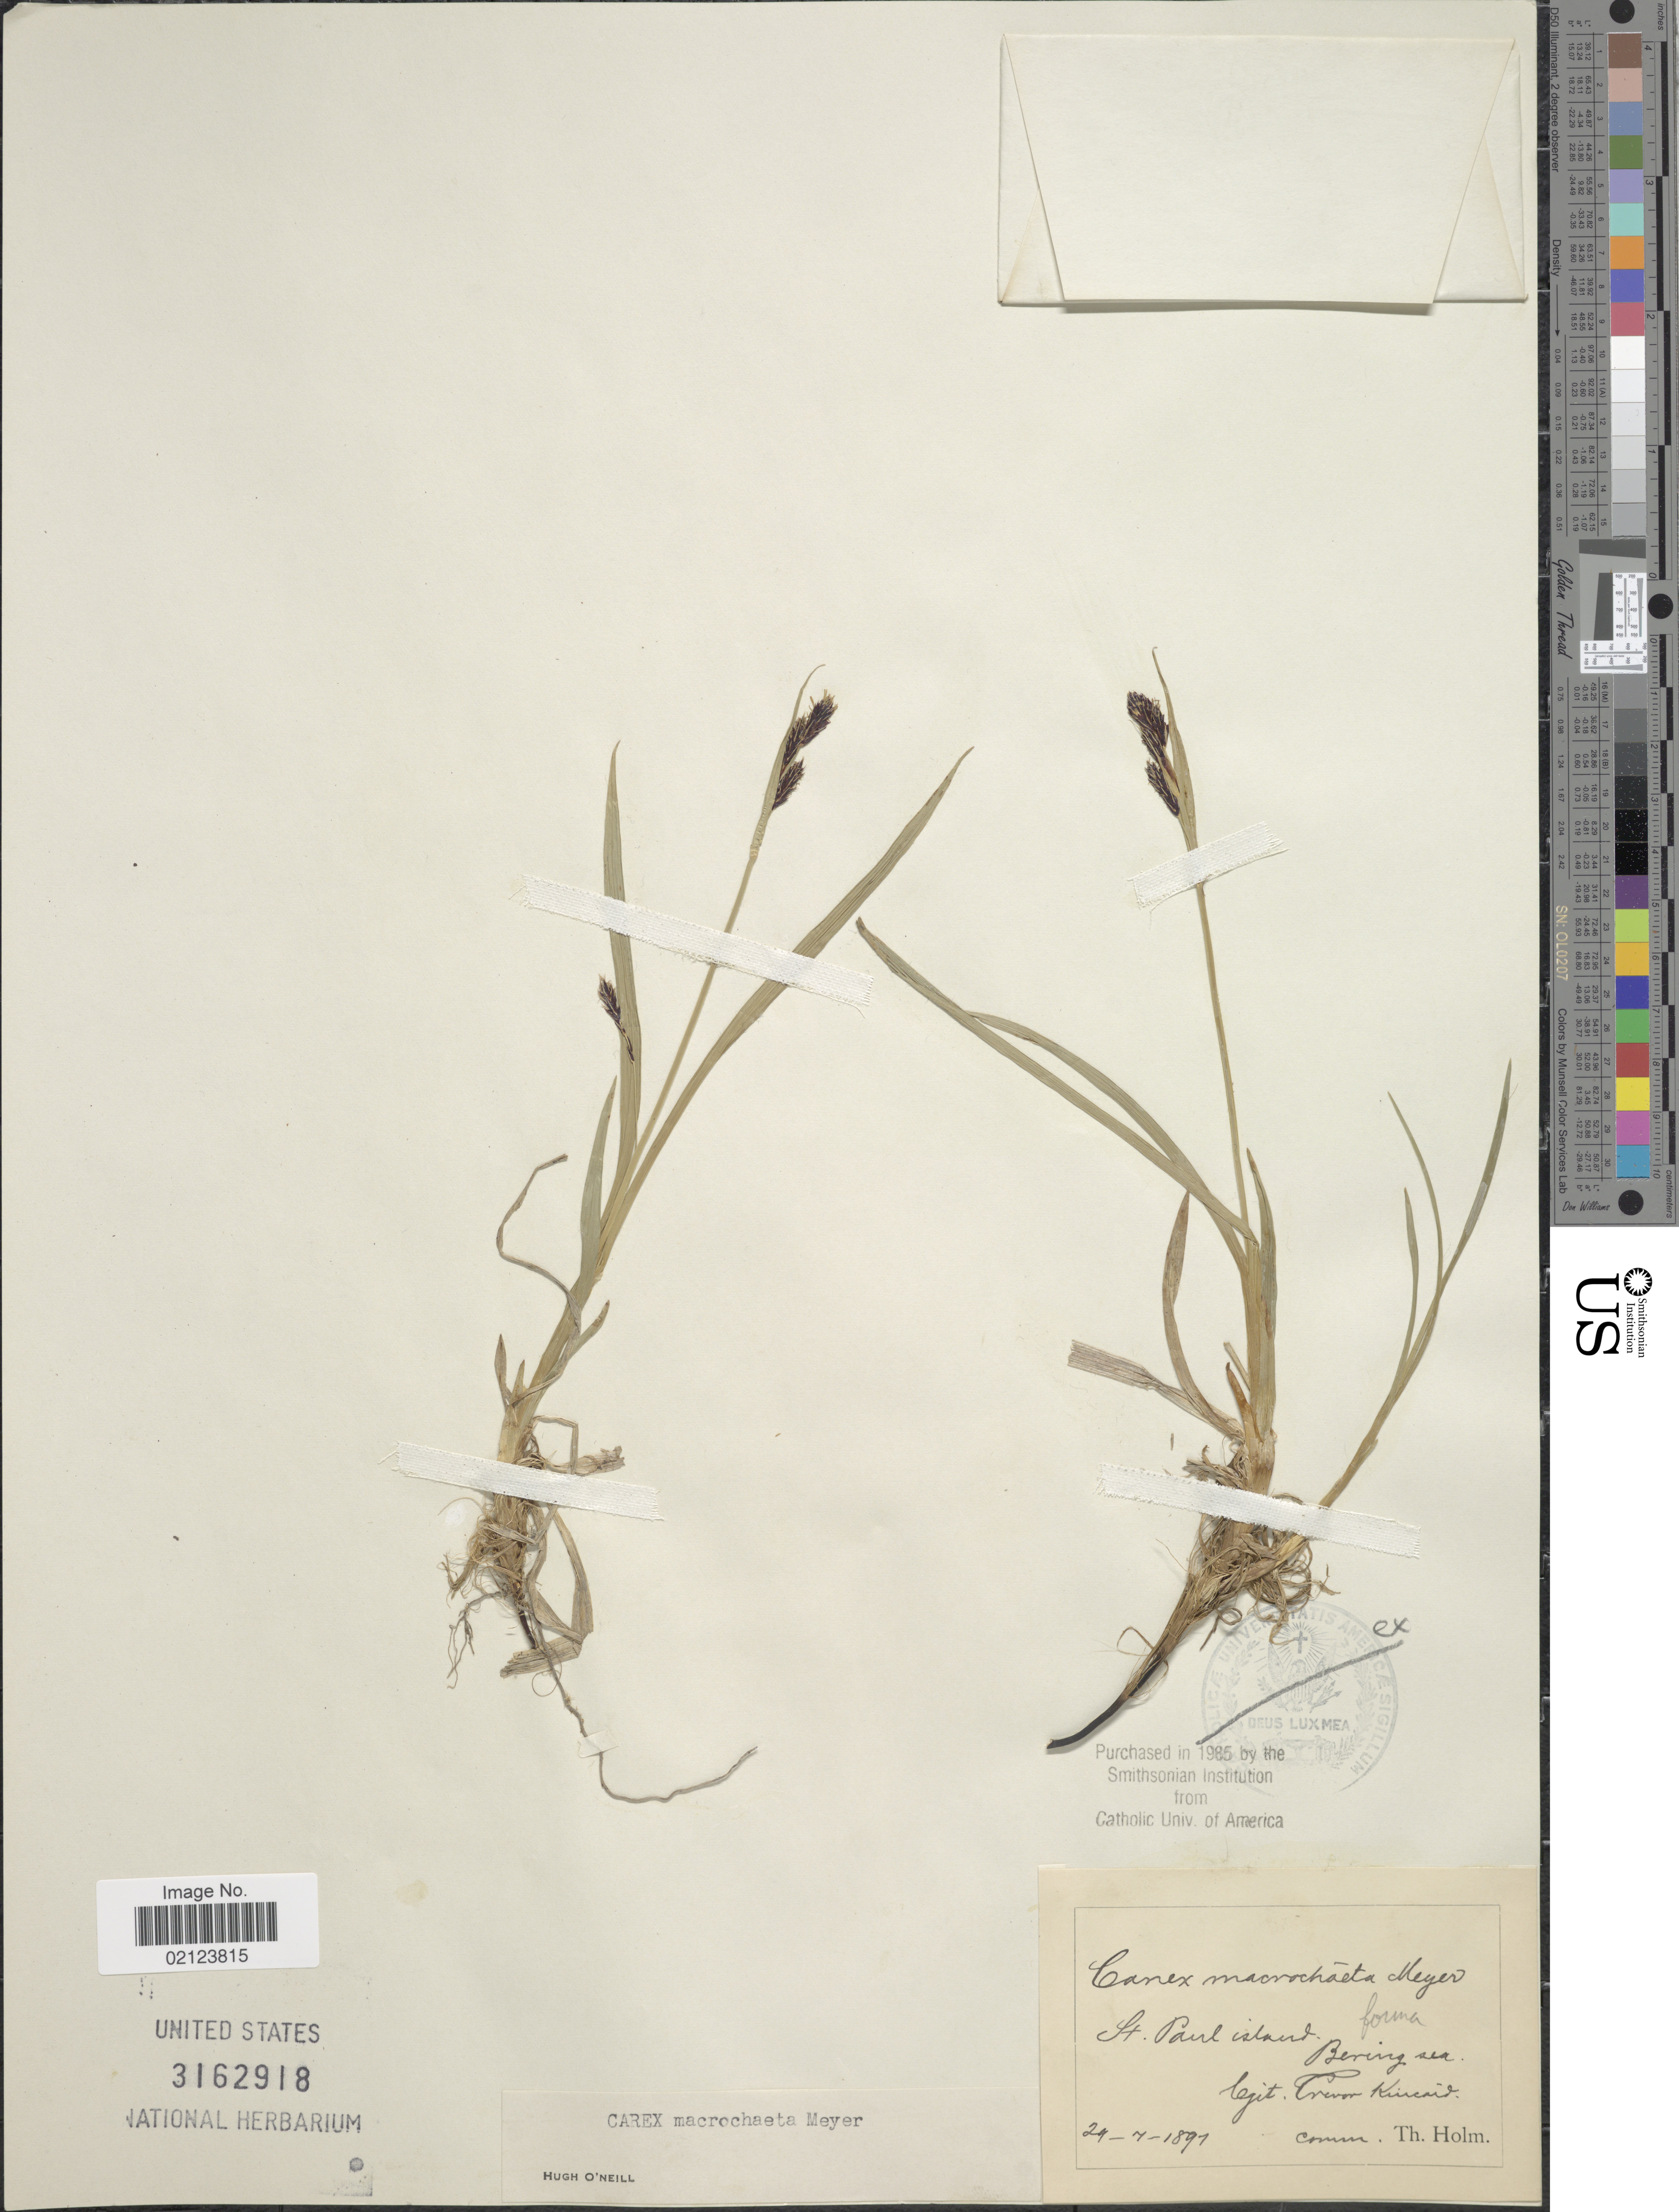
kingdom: Plantae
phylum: Tracheophyta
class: Liliopsida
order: Poales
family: Cyperaceae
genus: Carex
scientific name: Carex macrochaeta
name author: C.A. Mey.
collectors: T. C. Kincaid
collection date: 1897-07-24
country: United States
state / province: Alaska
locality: St. Paul island, Bering sea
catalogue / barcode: US 3162918